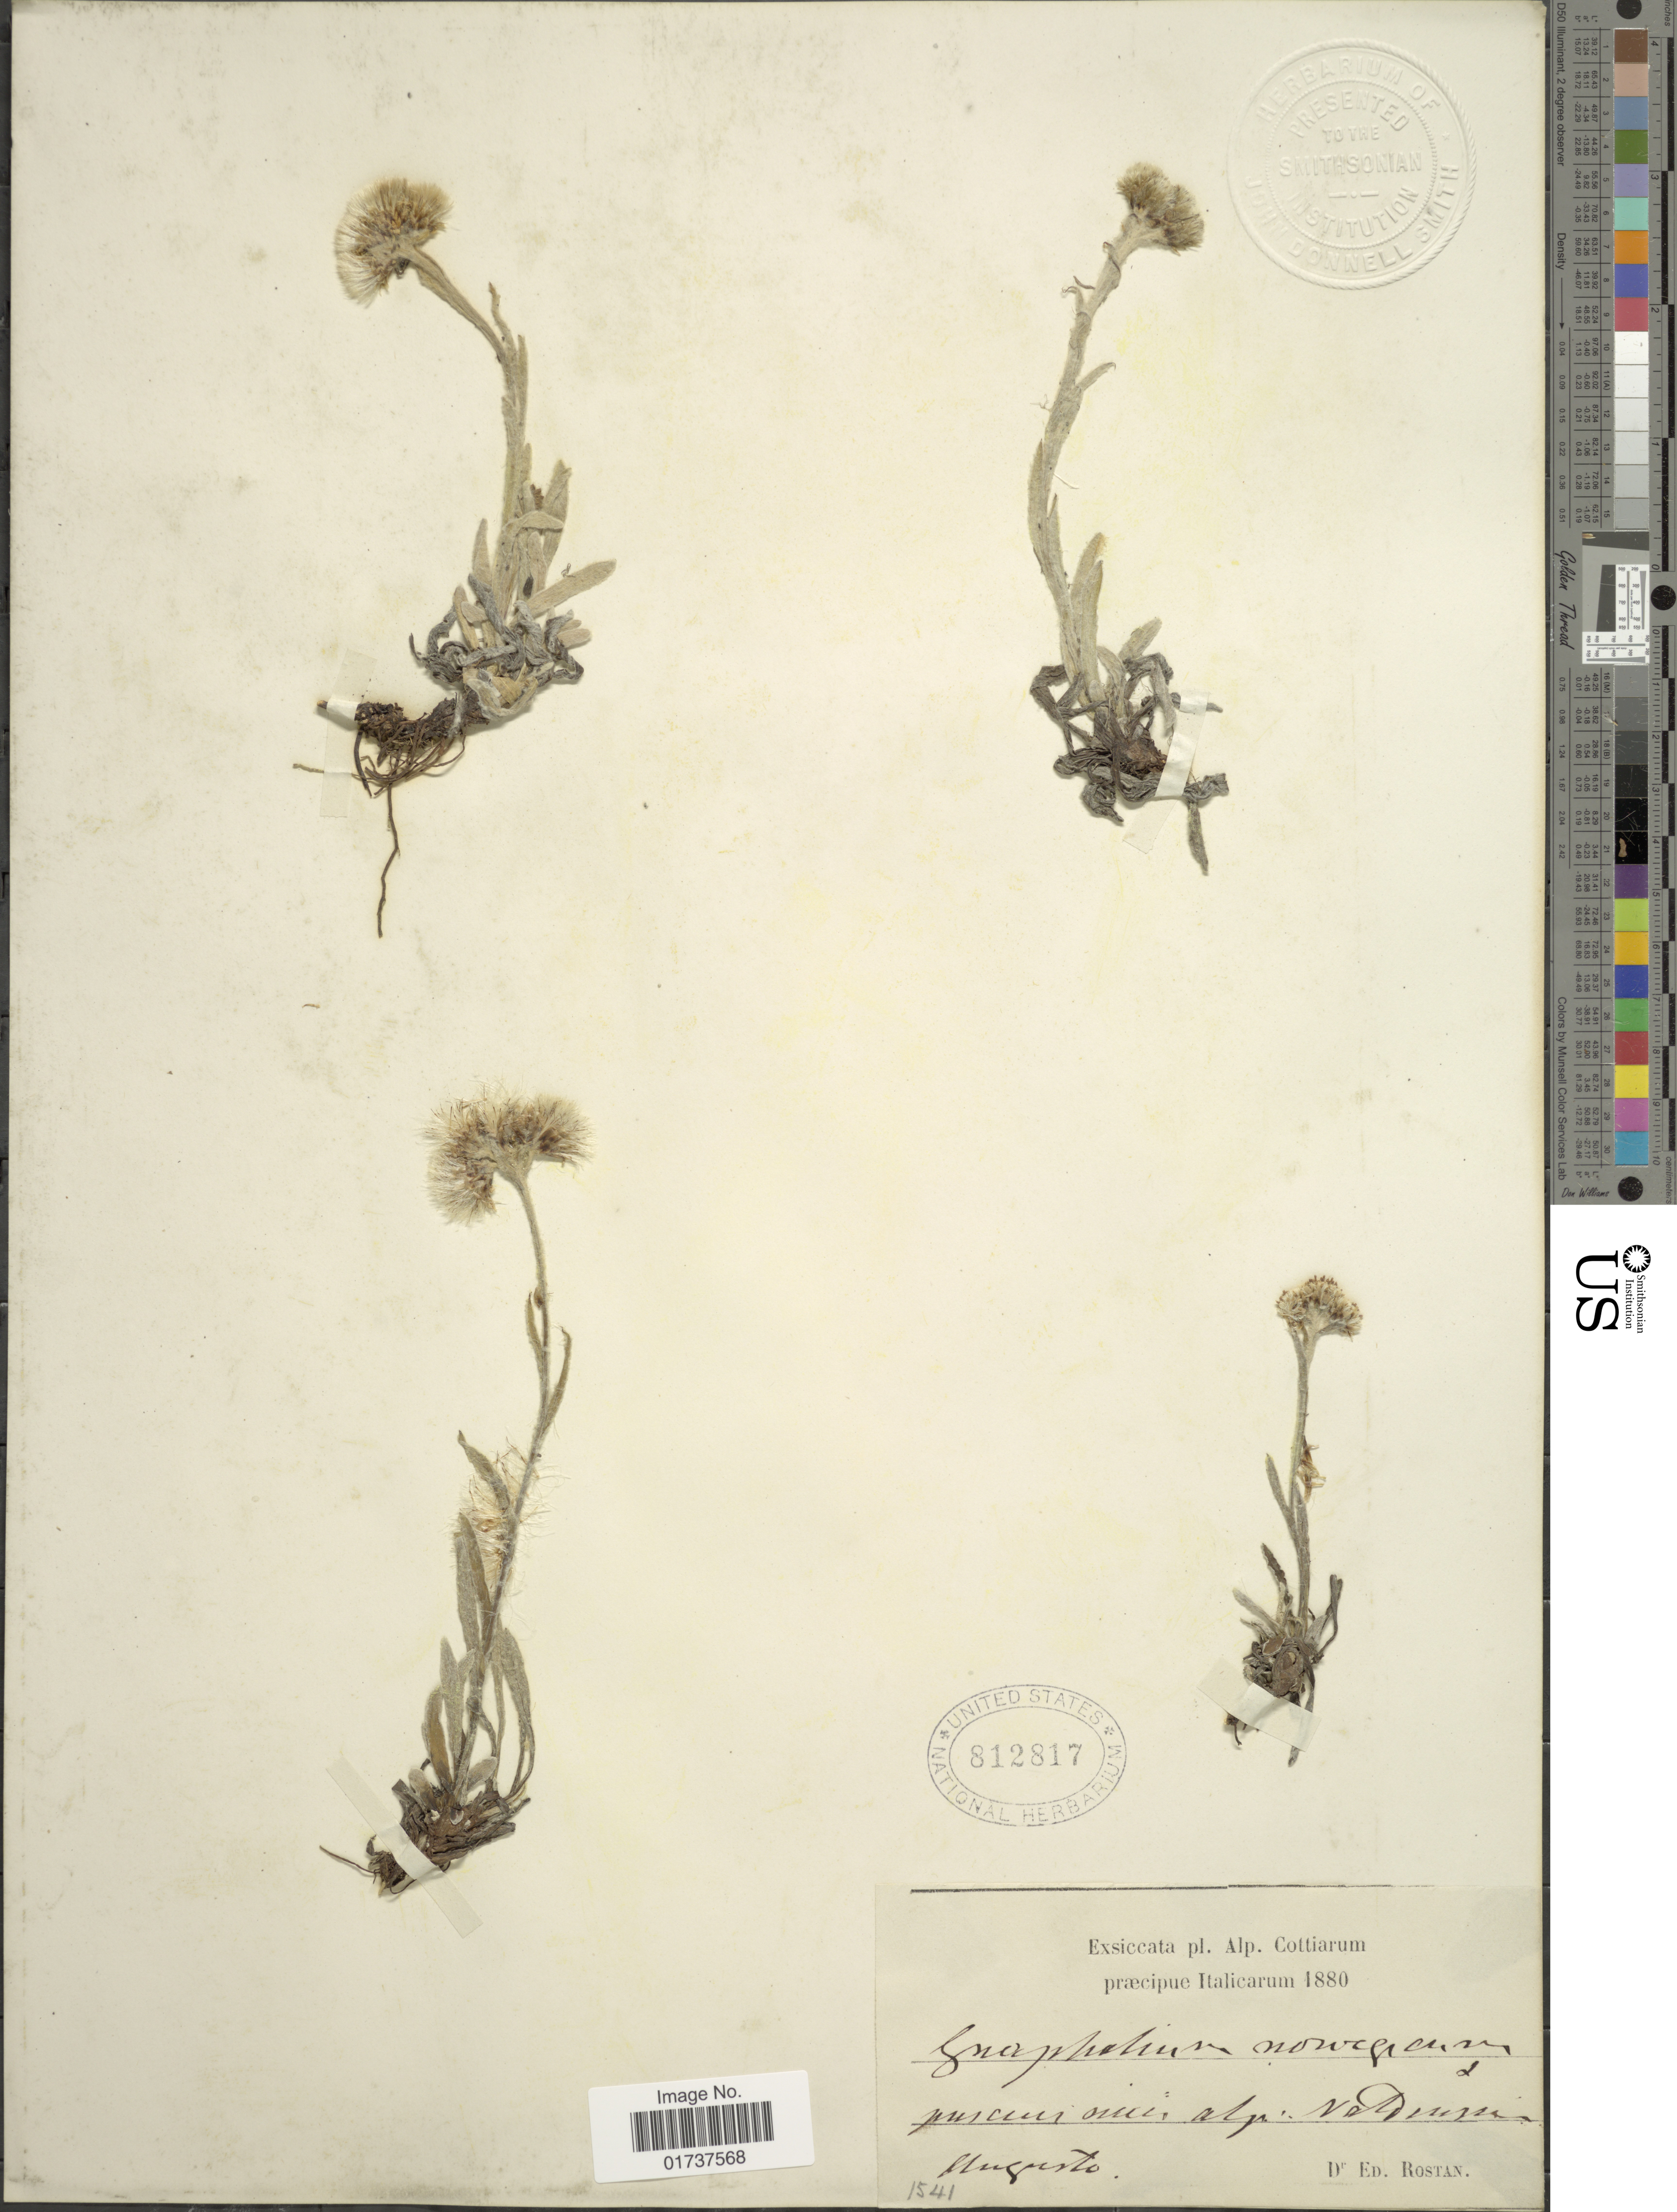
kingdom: Plantae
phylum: Tracheophyta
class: Magnoliopsida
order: Asterales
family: Asteraceae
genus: Gnaphalium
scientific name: Gnaphalium norvegicum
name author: Gunnerus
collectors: E. Rostan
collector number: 1541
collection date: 1880-08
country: Italy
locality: Puscues neicer atp. Naldenser [interpreted]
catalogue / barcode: US 812817